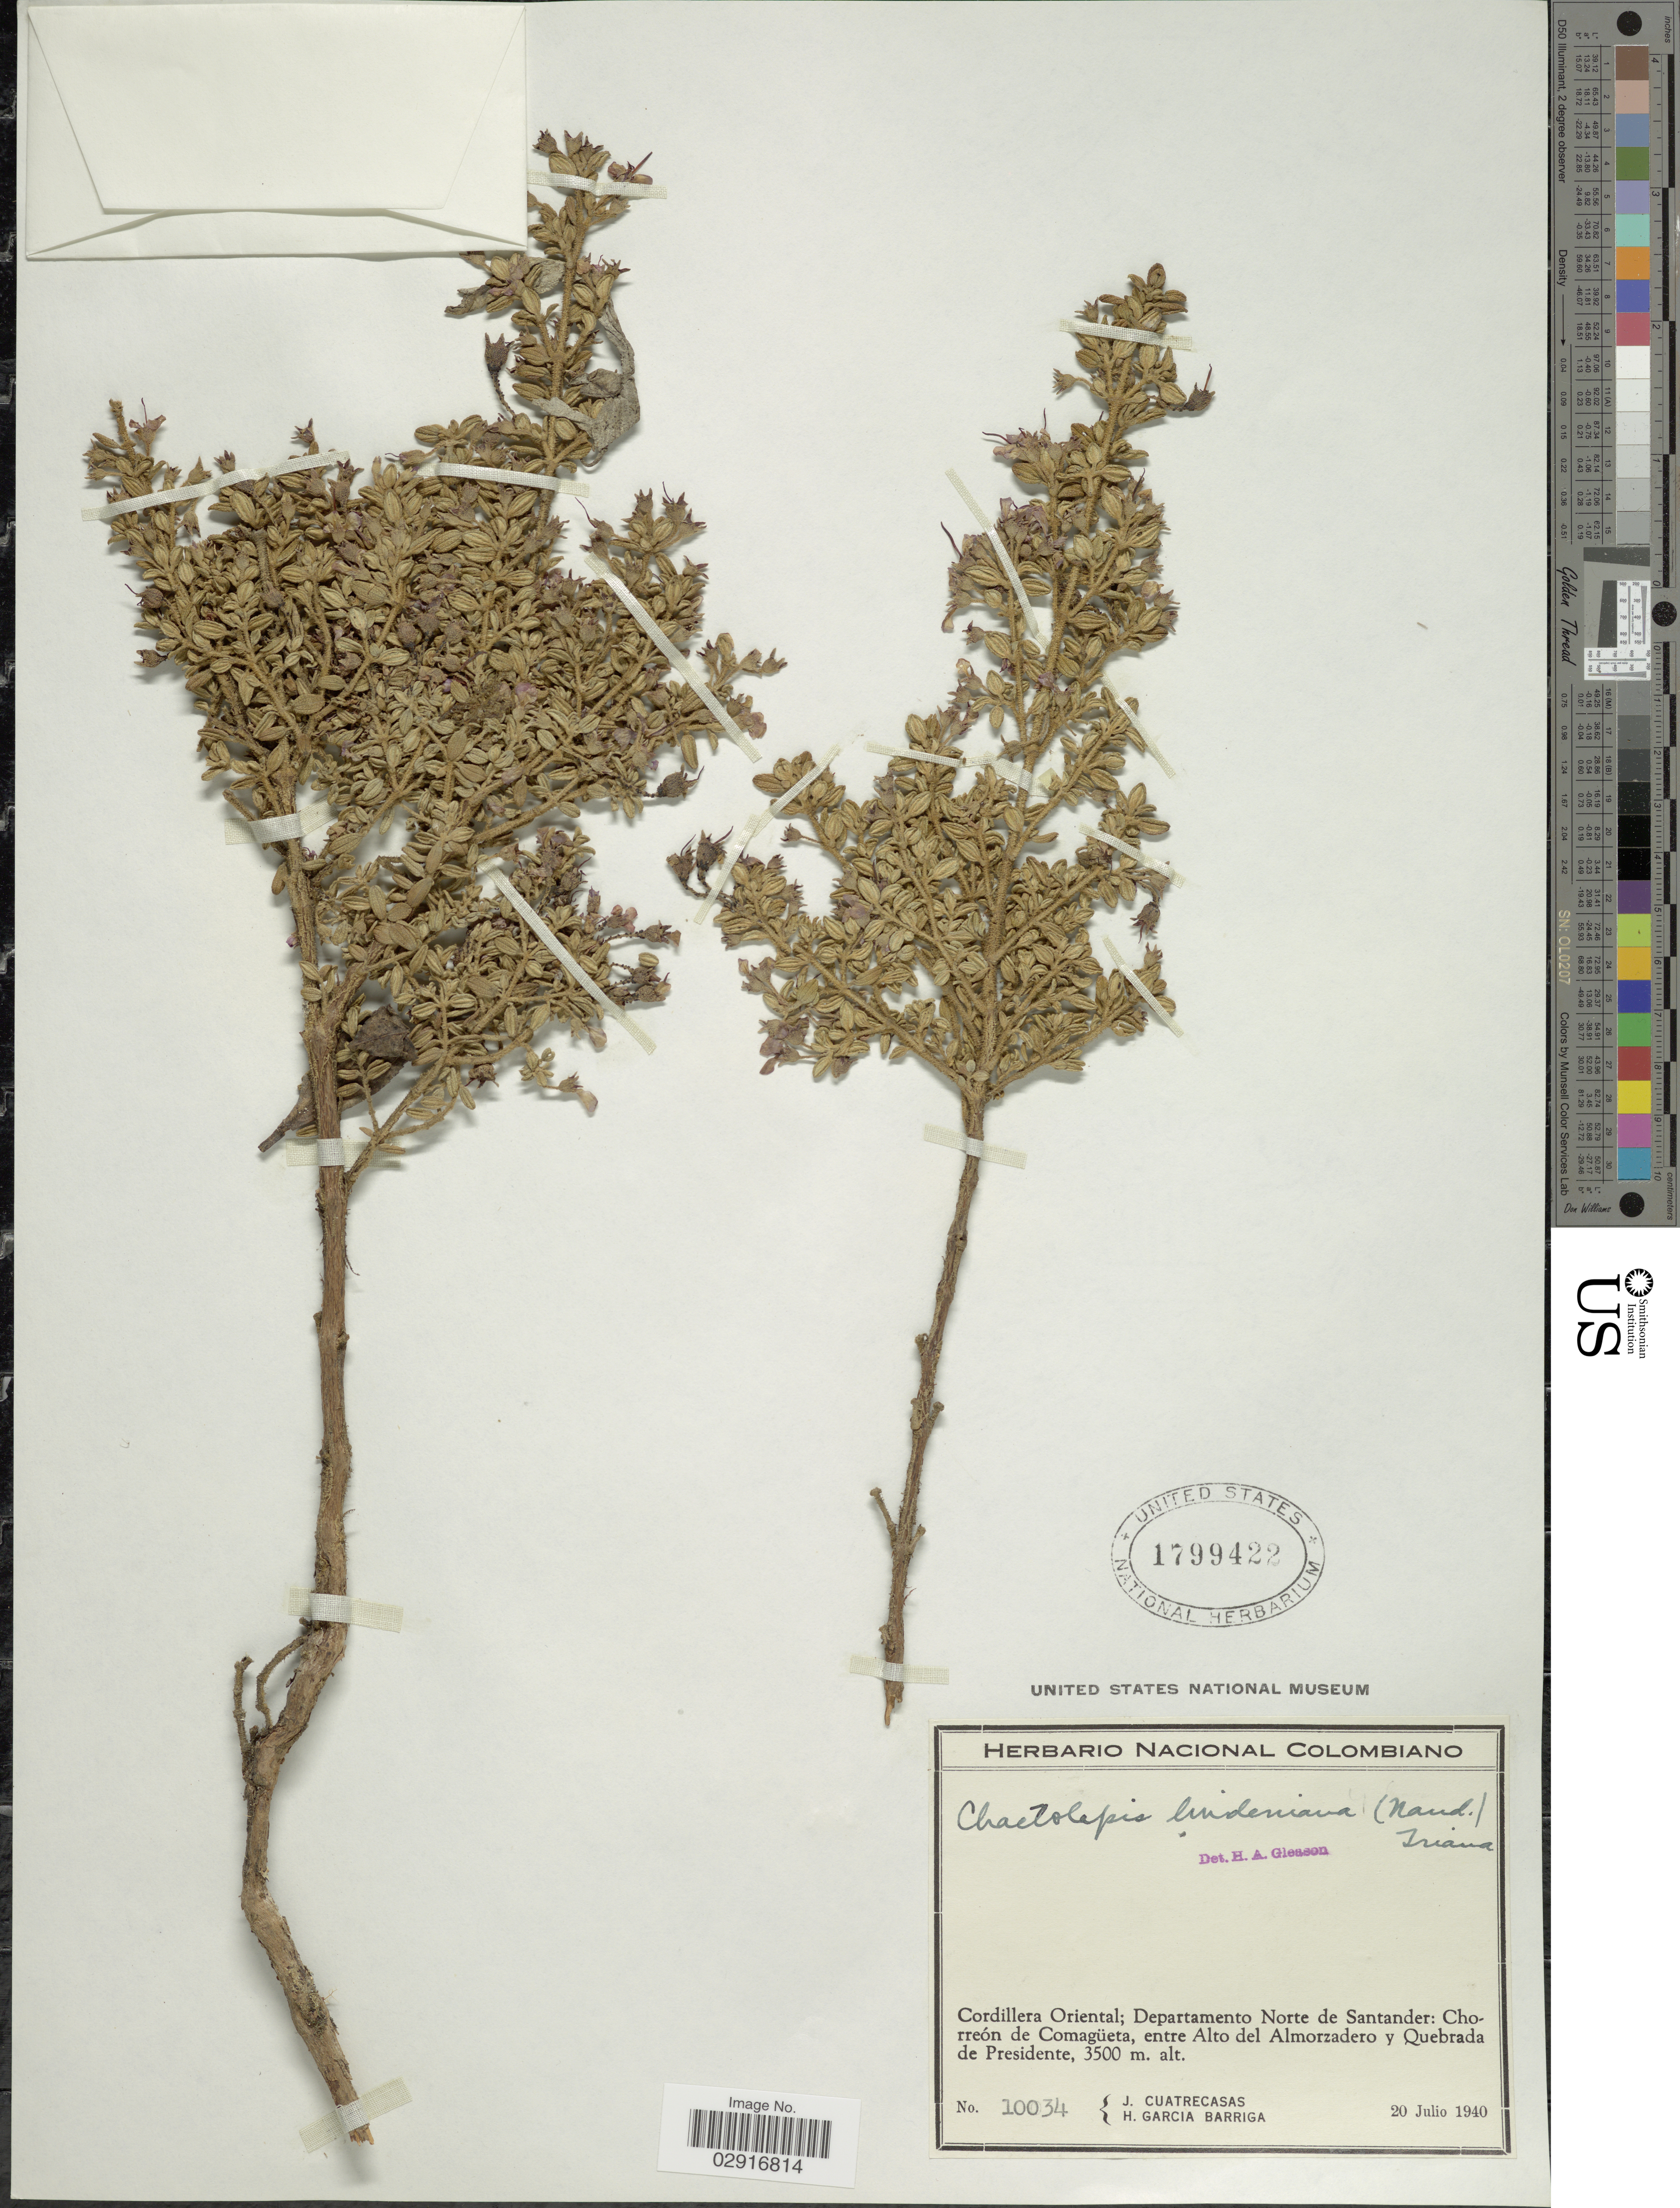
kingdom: Plantae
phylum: Tracheophyta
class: Magnoliopsida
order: Myrtales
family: Melastomataceae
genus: Chaetolepis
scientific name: Chaetolepis lindeniana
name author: (Naudin) Triana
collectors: J. Cuatrecasas & H. García Barriga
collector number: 10034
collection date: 1940-07-20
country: Colombia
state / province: Norte de Santander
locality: Cordillera Oriental; Departamento Norte de Santander: Chorreón de Comagüeta, entre Alto del Almorzadero y Quebrada de Presidente.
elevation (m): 3500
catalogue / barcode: US 1799422